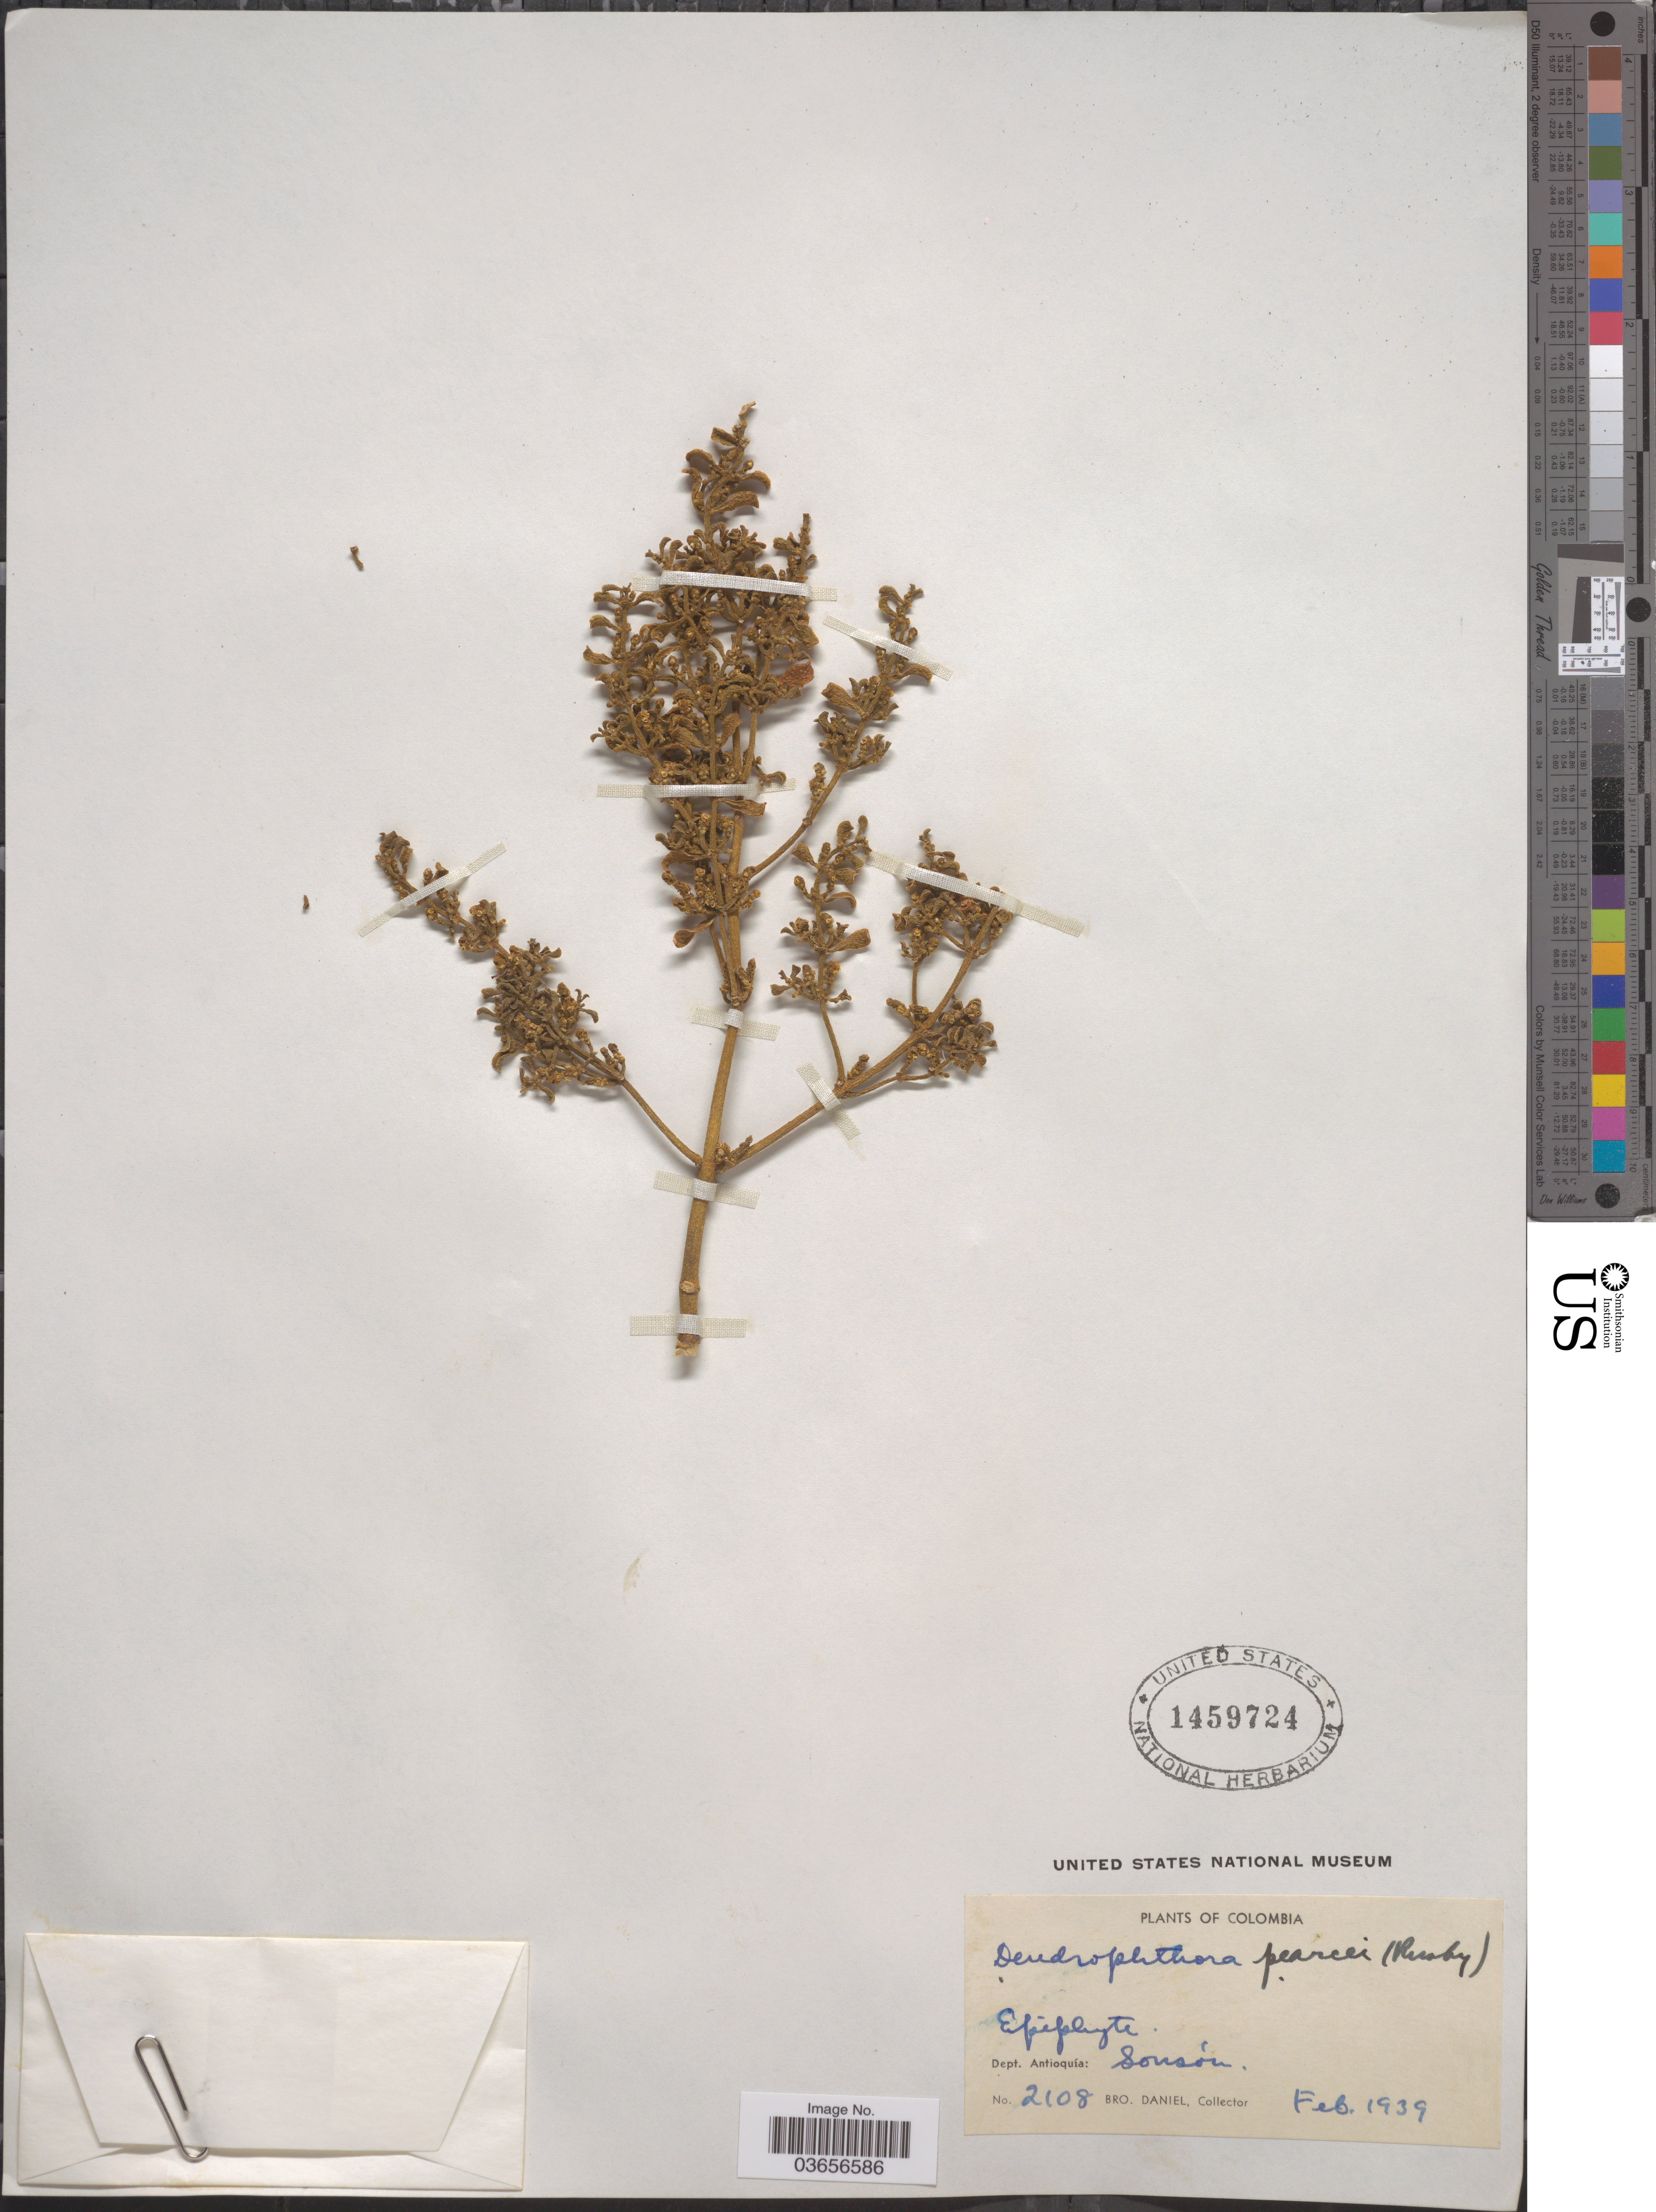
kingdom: Plantae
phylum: Tracheophyta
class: Magnoliopsida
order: Santalales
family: Viscaceae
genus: Dendrophthora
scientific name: Dendrophthora pearcei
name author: (Rusby) Kuijt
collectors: Bro. Daniel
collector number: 2108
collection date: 1939-02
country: Colombia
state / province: Antioquia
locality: Dept. Antioquía: Sonsón.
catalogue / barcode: US 1459724